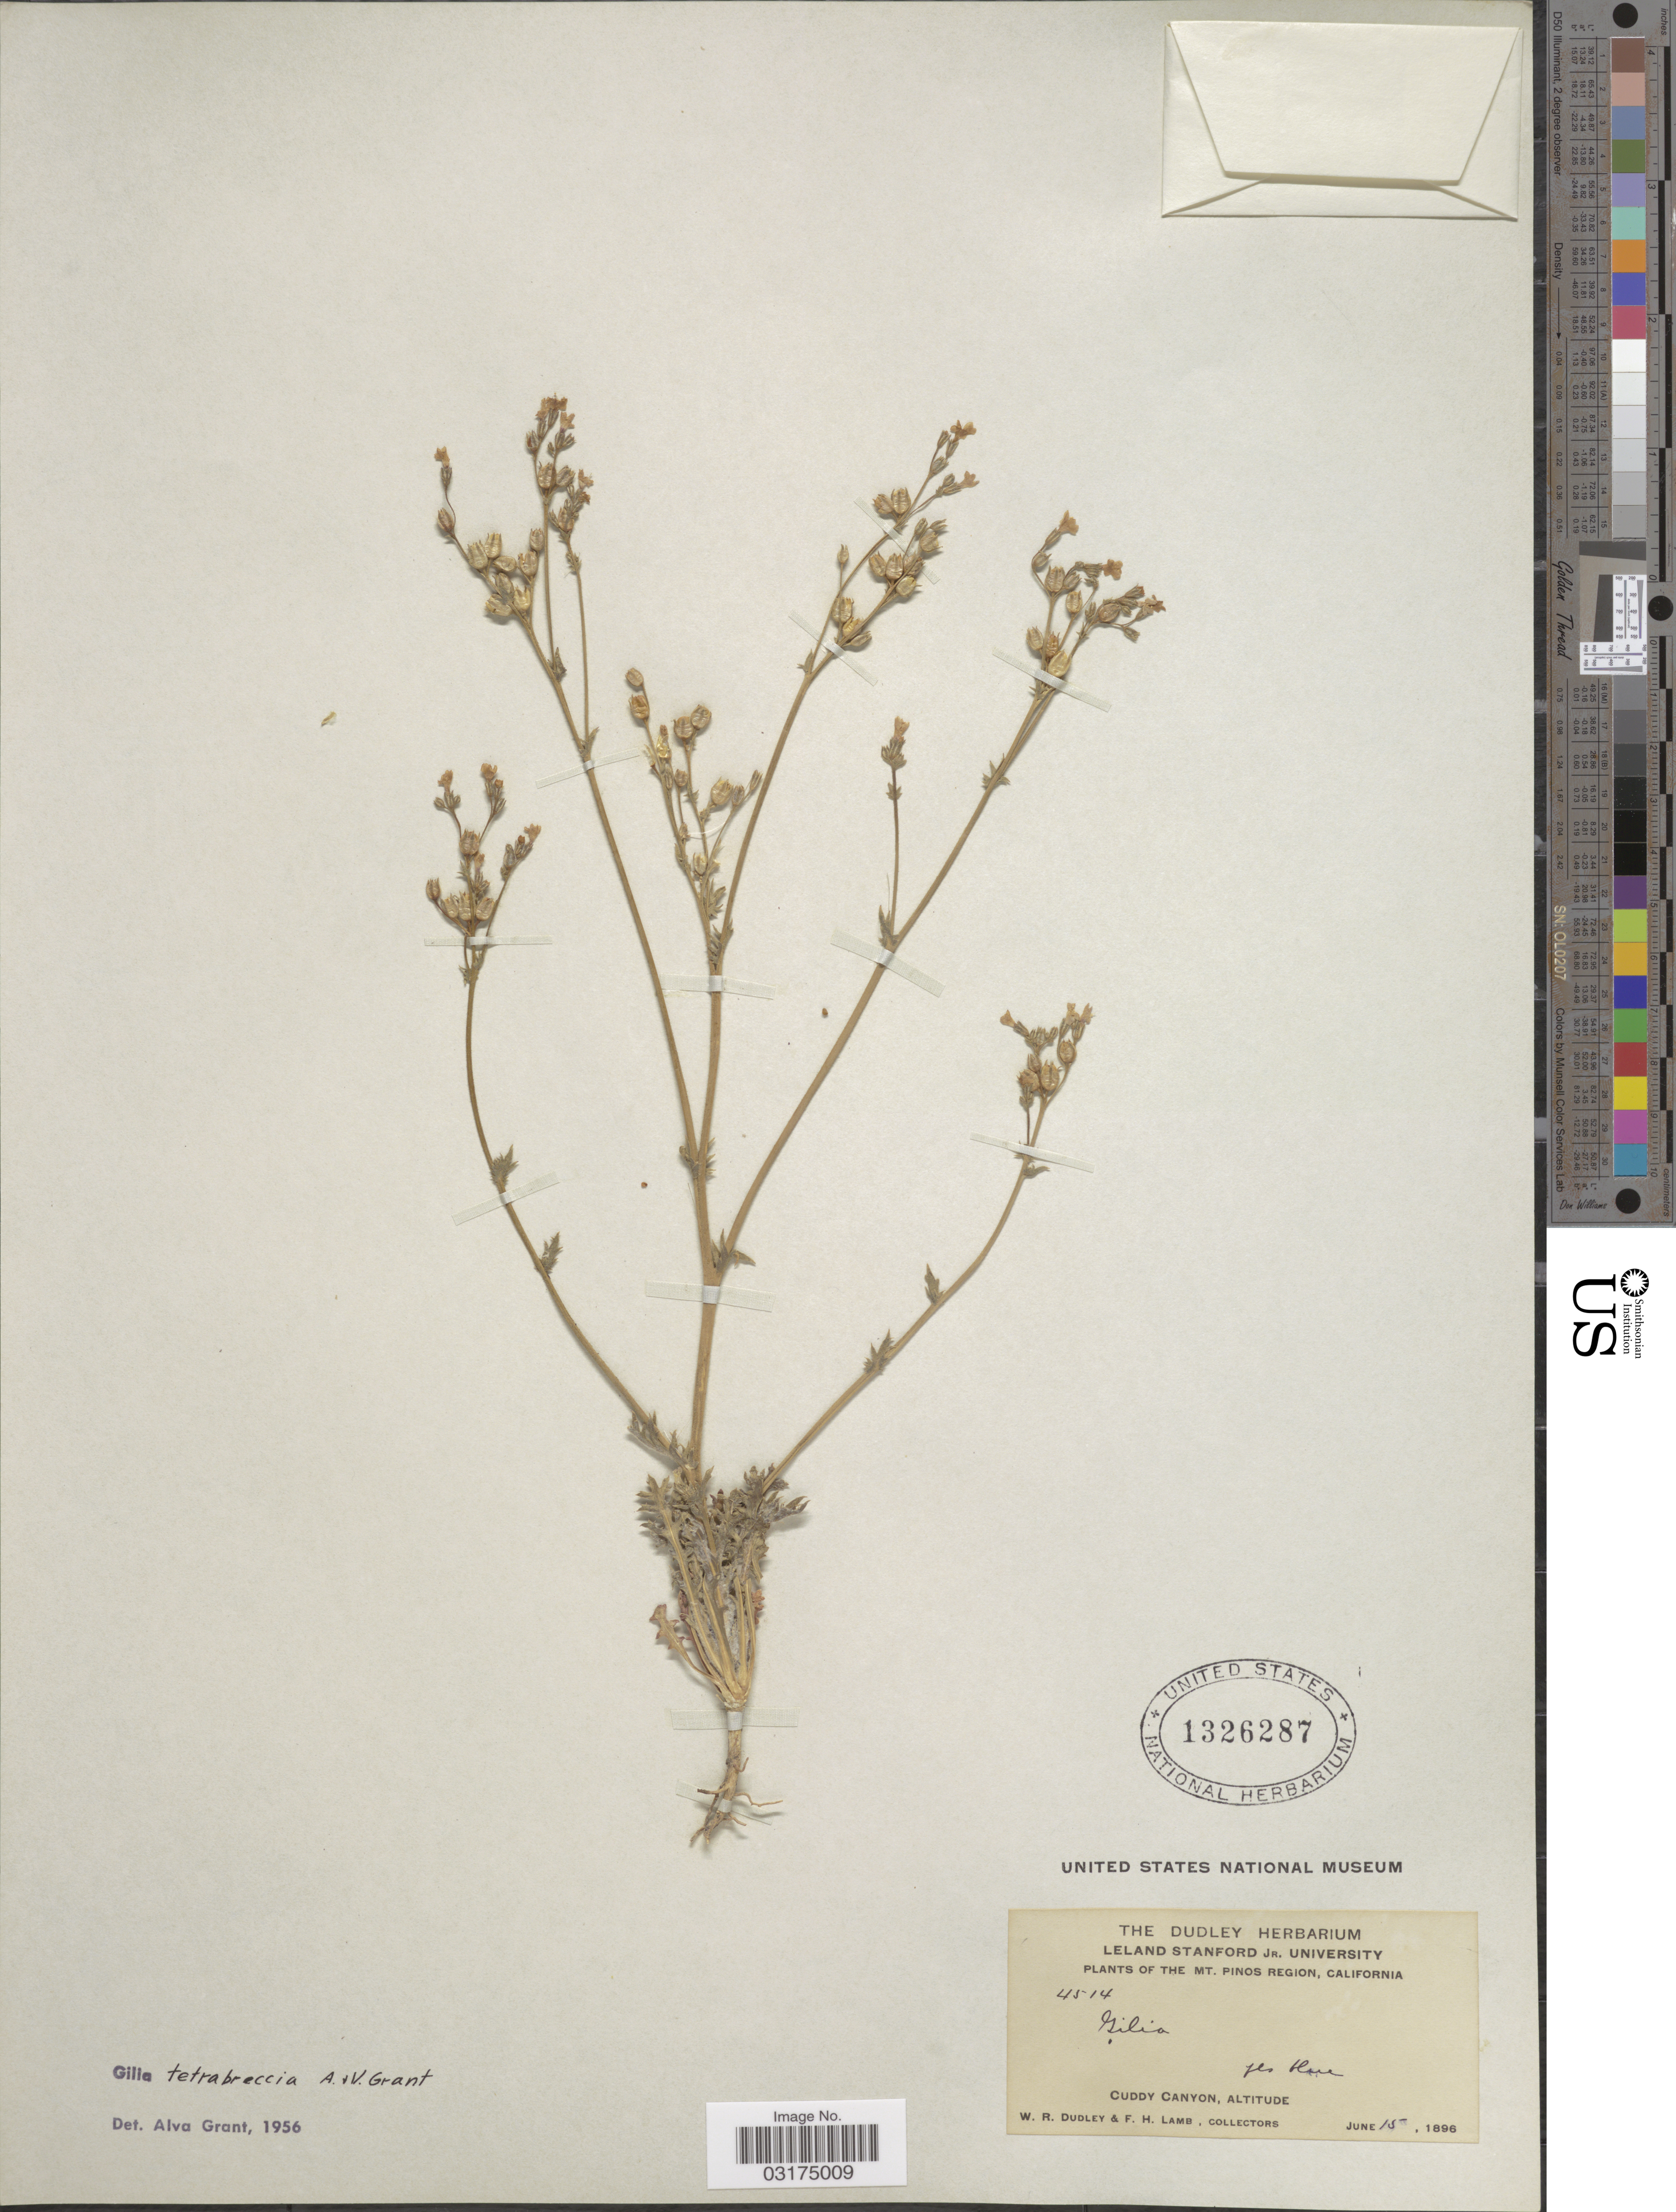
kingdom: Plantae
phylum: Tracheophyta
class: Magnoliopsida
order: Ericales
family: Polemoniaceae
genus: Gilia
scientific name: Gilia brecciarum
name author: M.E. Jones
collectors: W. Dudley & F. H. Lamb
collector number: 4514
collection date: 1896-06-15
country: United States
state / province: California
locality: The Mt. Pinos Region. Cuddy Canyon.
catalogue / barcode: US 1326287